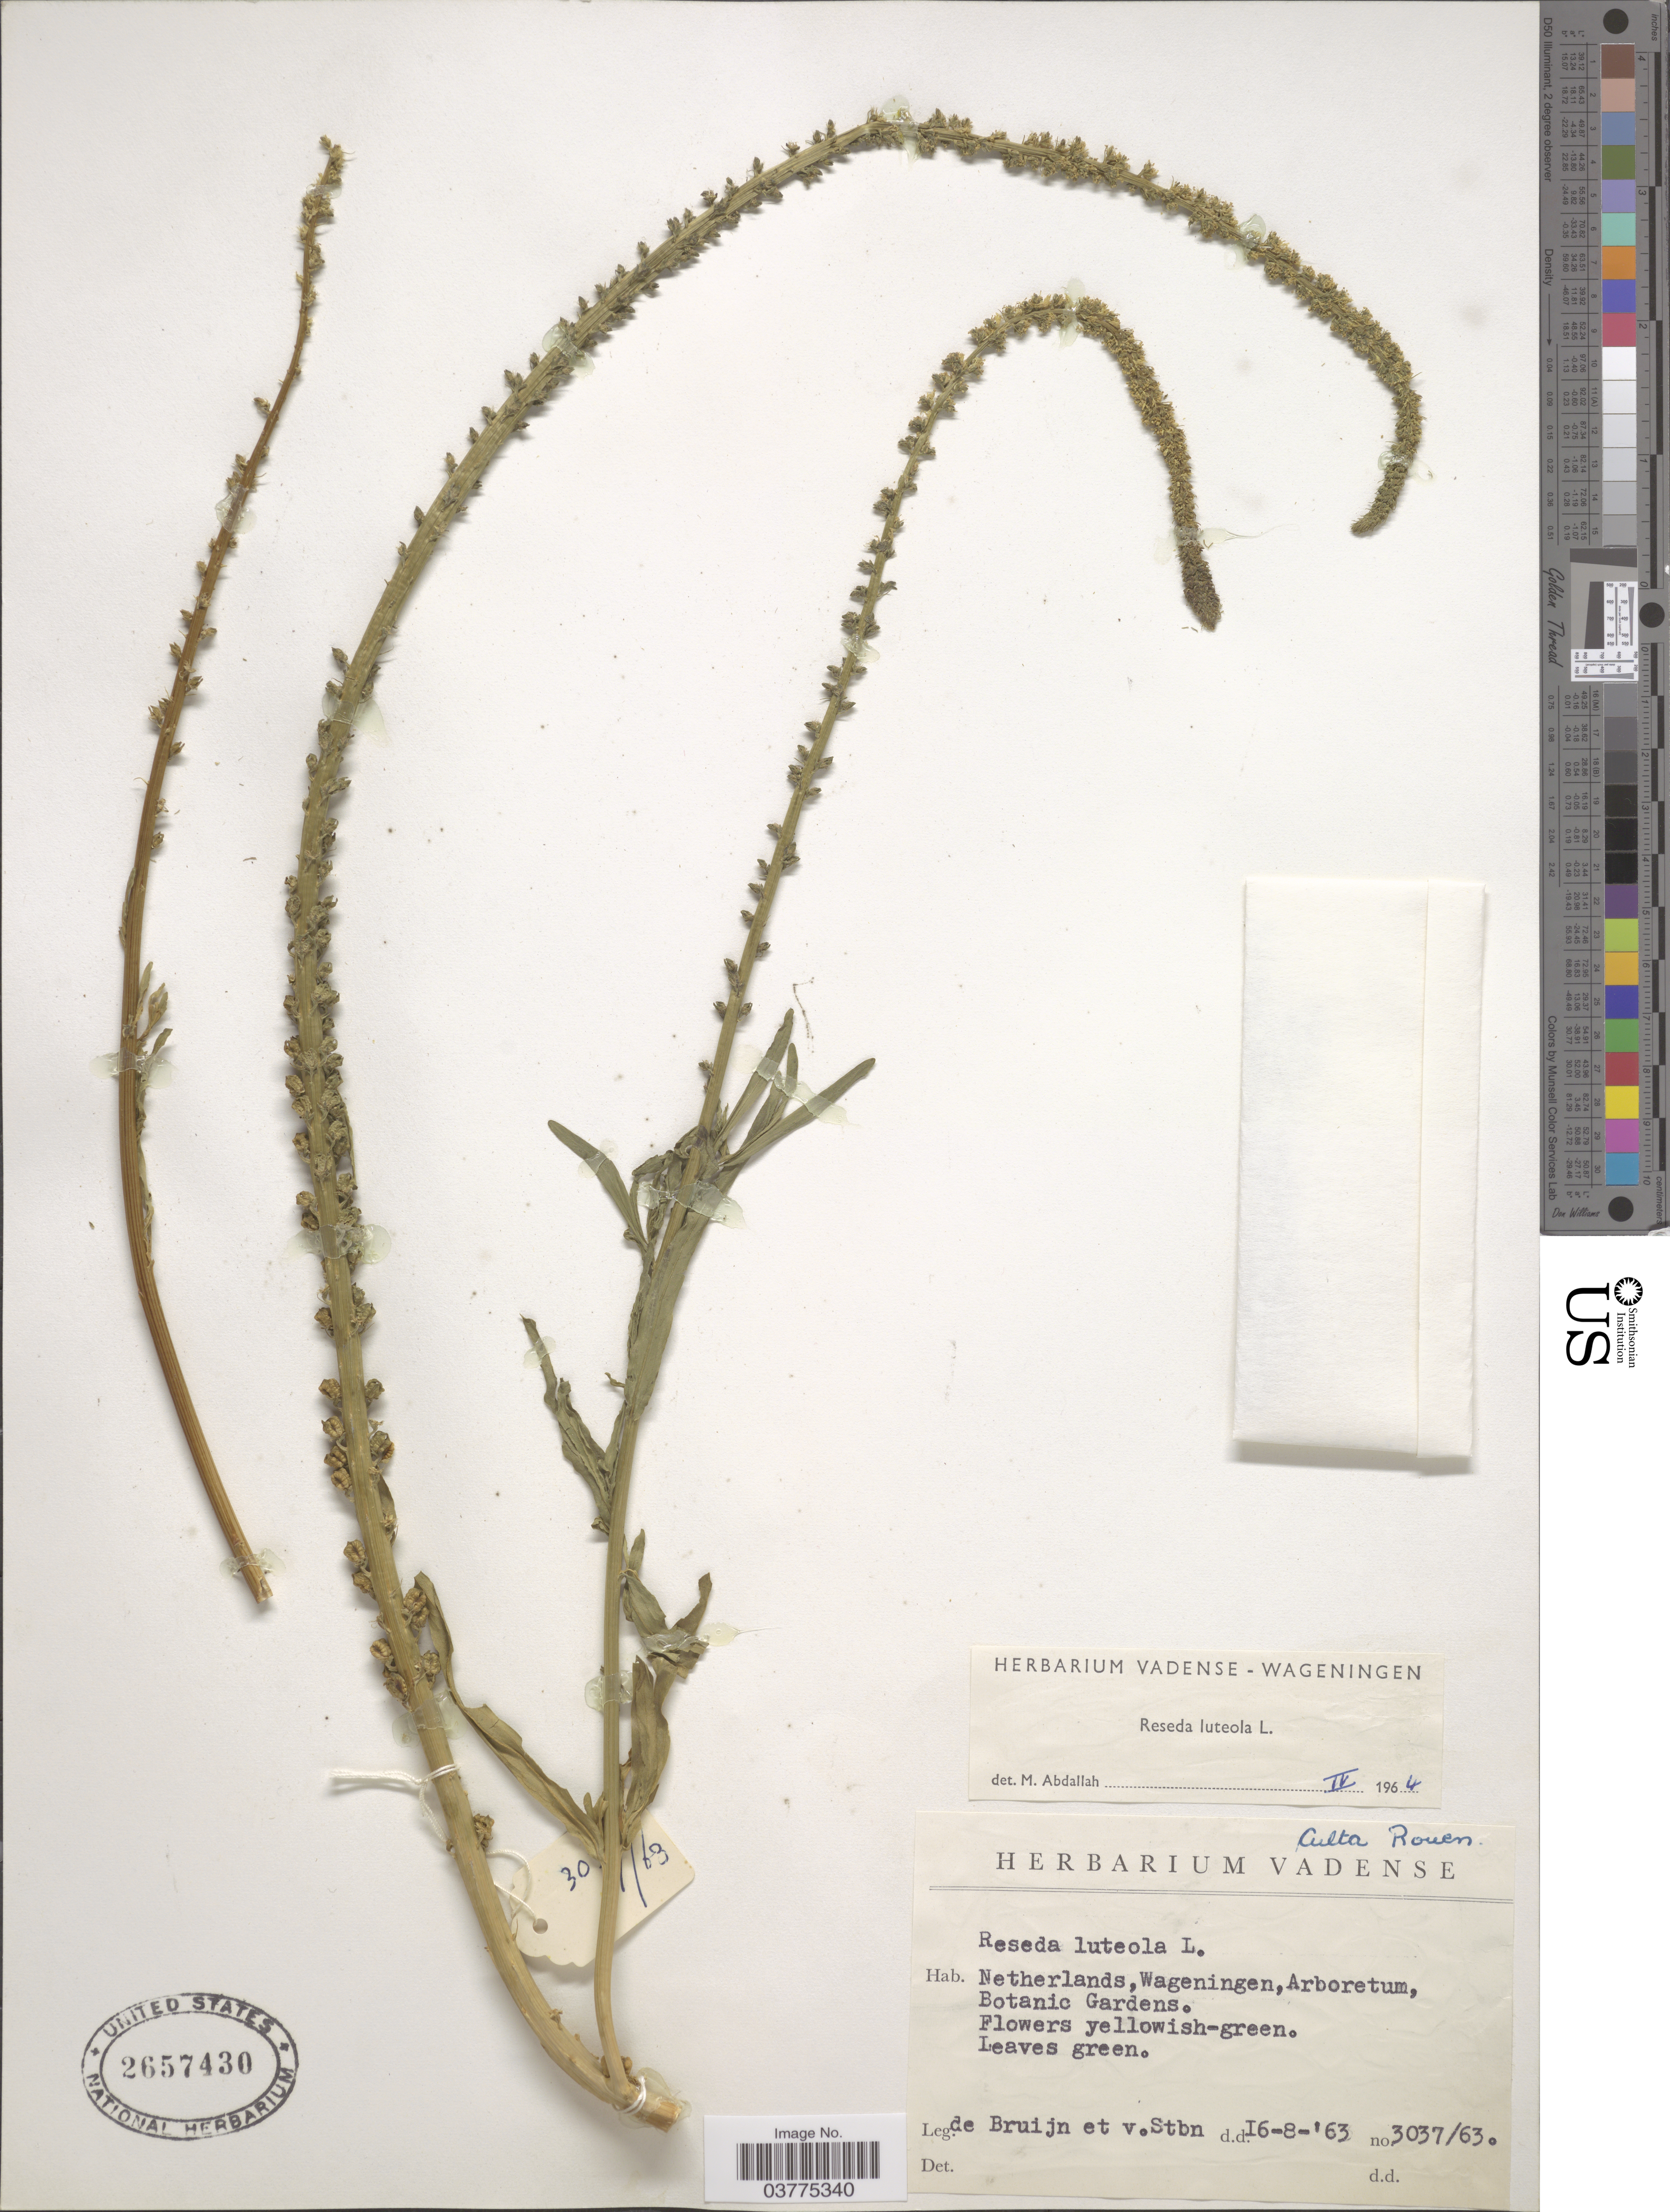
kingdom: Plantae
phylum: Tracheophyta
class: Magnoliopsida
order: Brassicales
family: Resedaceae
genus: Reseda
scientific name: Reseda luteola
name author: L.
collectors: de Bruijn & v. Stbn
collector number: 3037/63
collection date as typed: Transcribed d/m/y: 16/8/63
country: Netherlands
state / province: Gelderland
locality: Wageningen.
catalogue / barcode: US 2657430